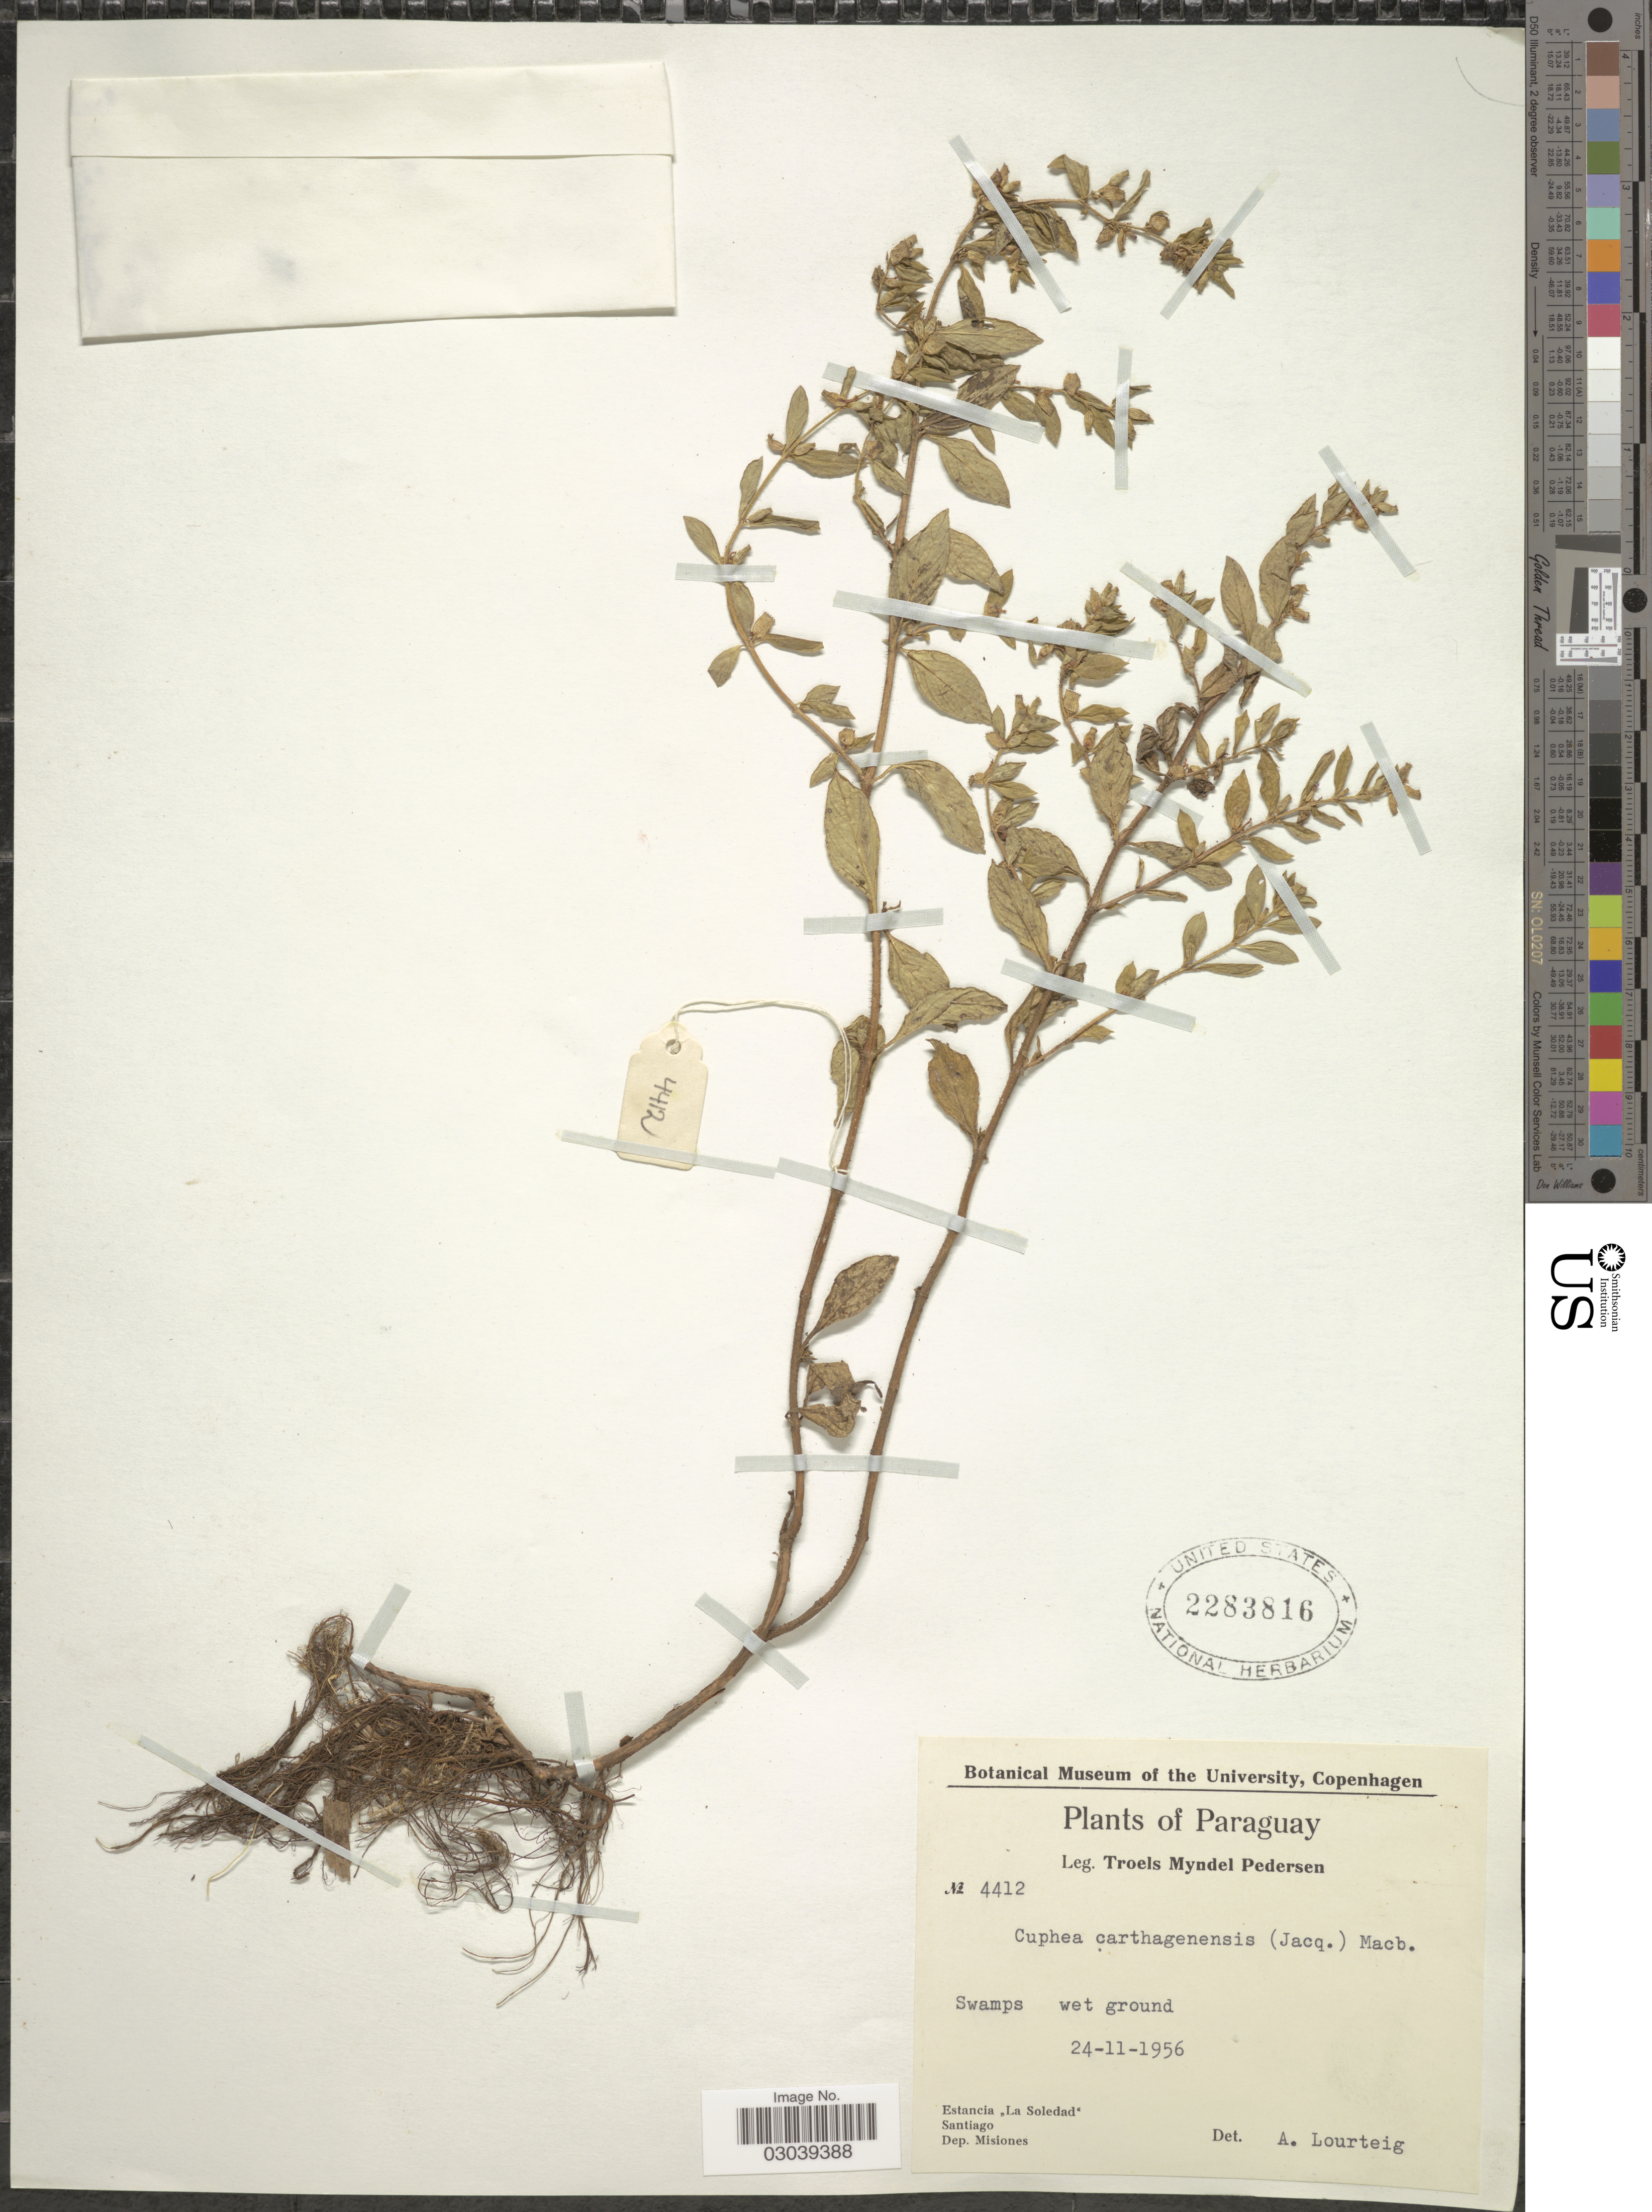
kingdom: Plantae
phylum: Tracheophyta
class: Magnoliopsida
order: Myrtales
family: Lythraceae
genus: Cuphea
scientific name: Cuphea carthagenensis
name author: (Jacq.) J.F. Macbr.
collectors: T. Pederson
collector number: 4412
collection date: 1956-11-24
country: Paraguay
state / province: Misiones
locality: Estancia "La Soledad". Santiago. Dep. Misiones.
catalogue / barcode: US 2283816